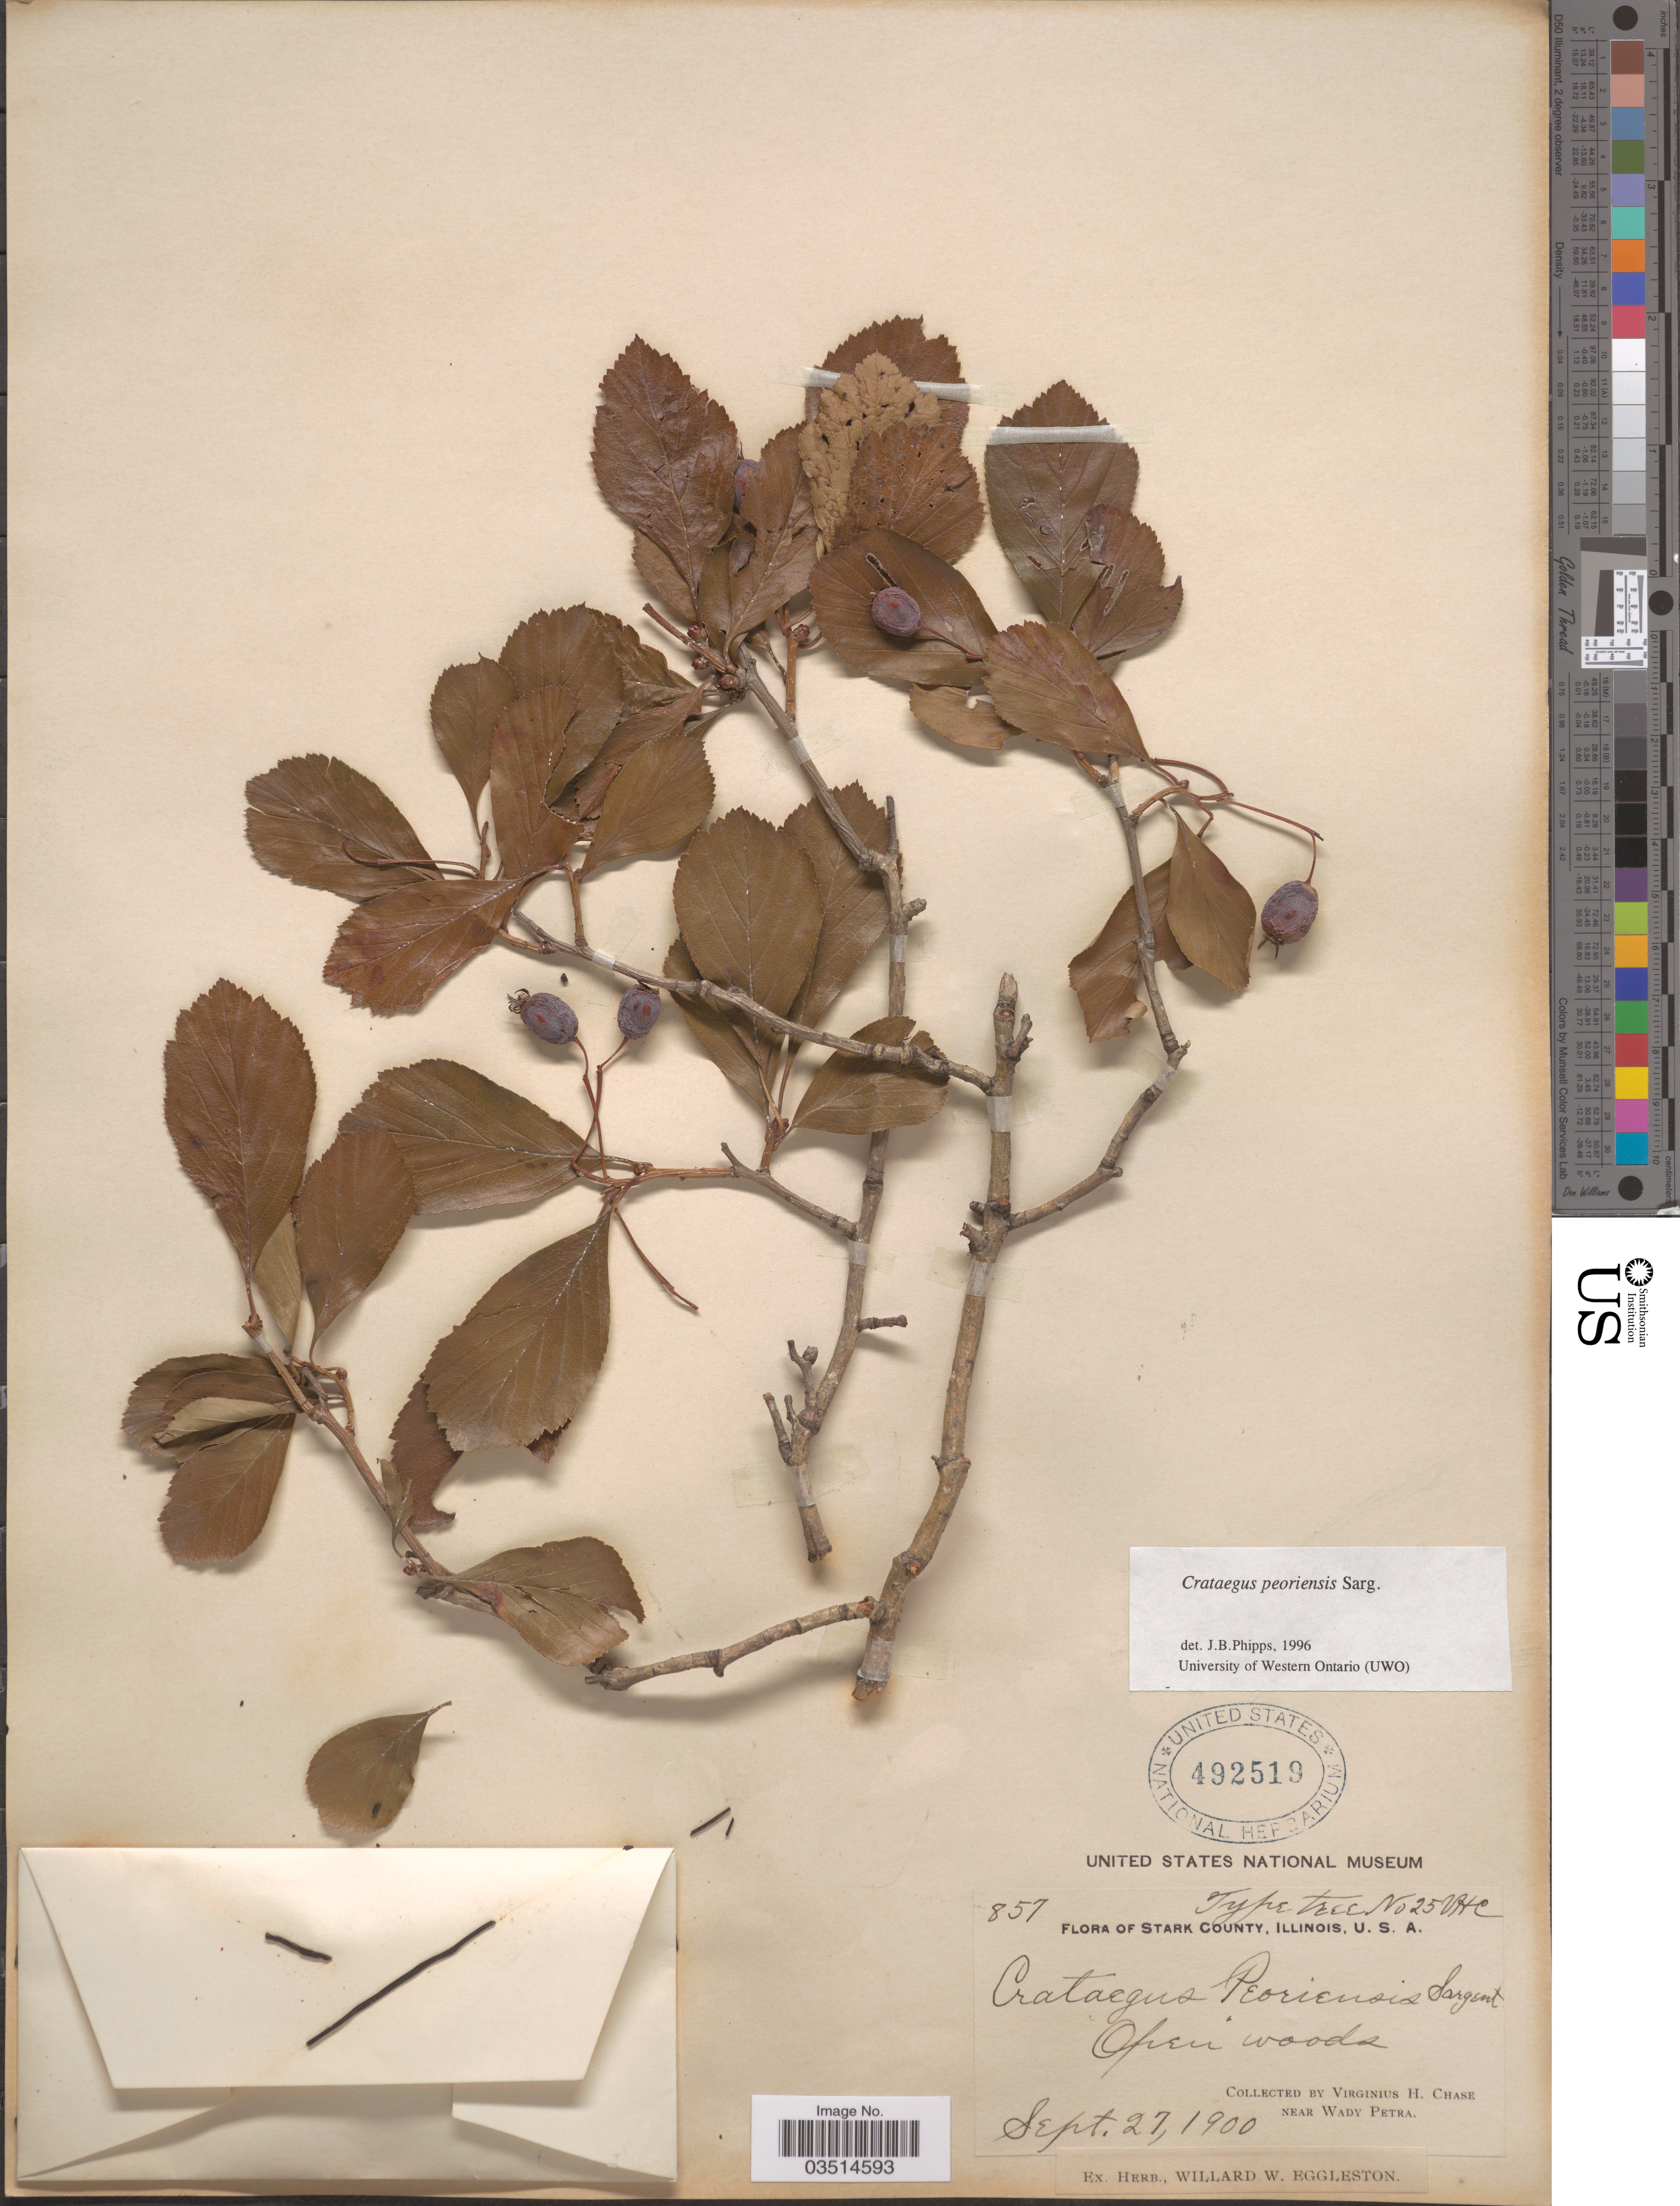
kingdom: Plantae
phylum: Tracheophyta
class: Magnoliopsida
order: Rosales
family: Rosaceae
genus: Crataegus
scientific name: Crataegus x disperma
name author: Ashe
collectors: V. H. Chase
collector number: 857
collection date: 1900-09-27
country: United States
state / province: Illinois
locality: Stark County. Near Wady Petra.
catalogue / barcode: US 492519